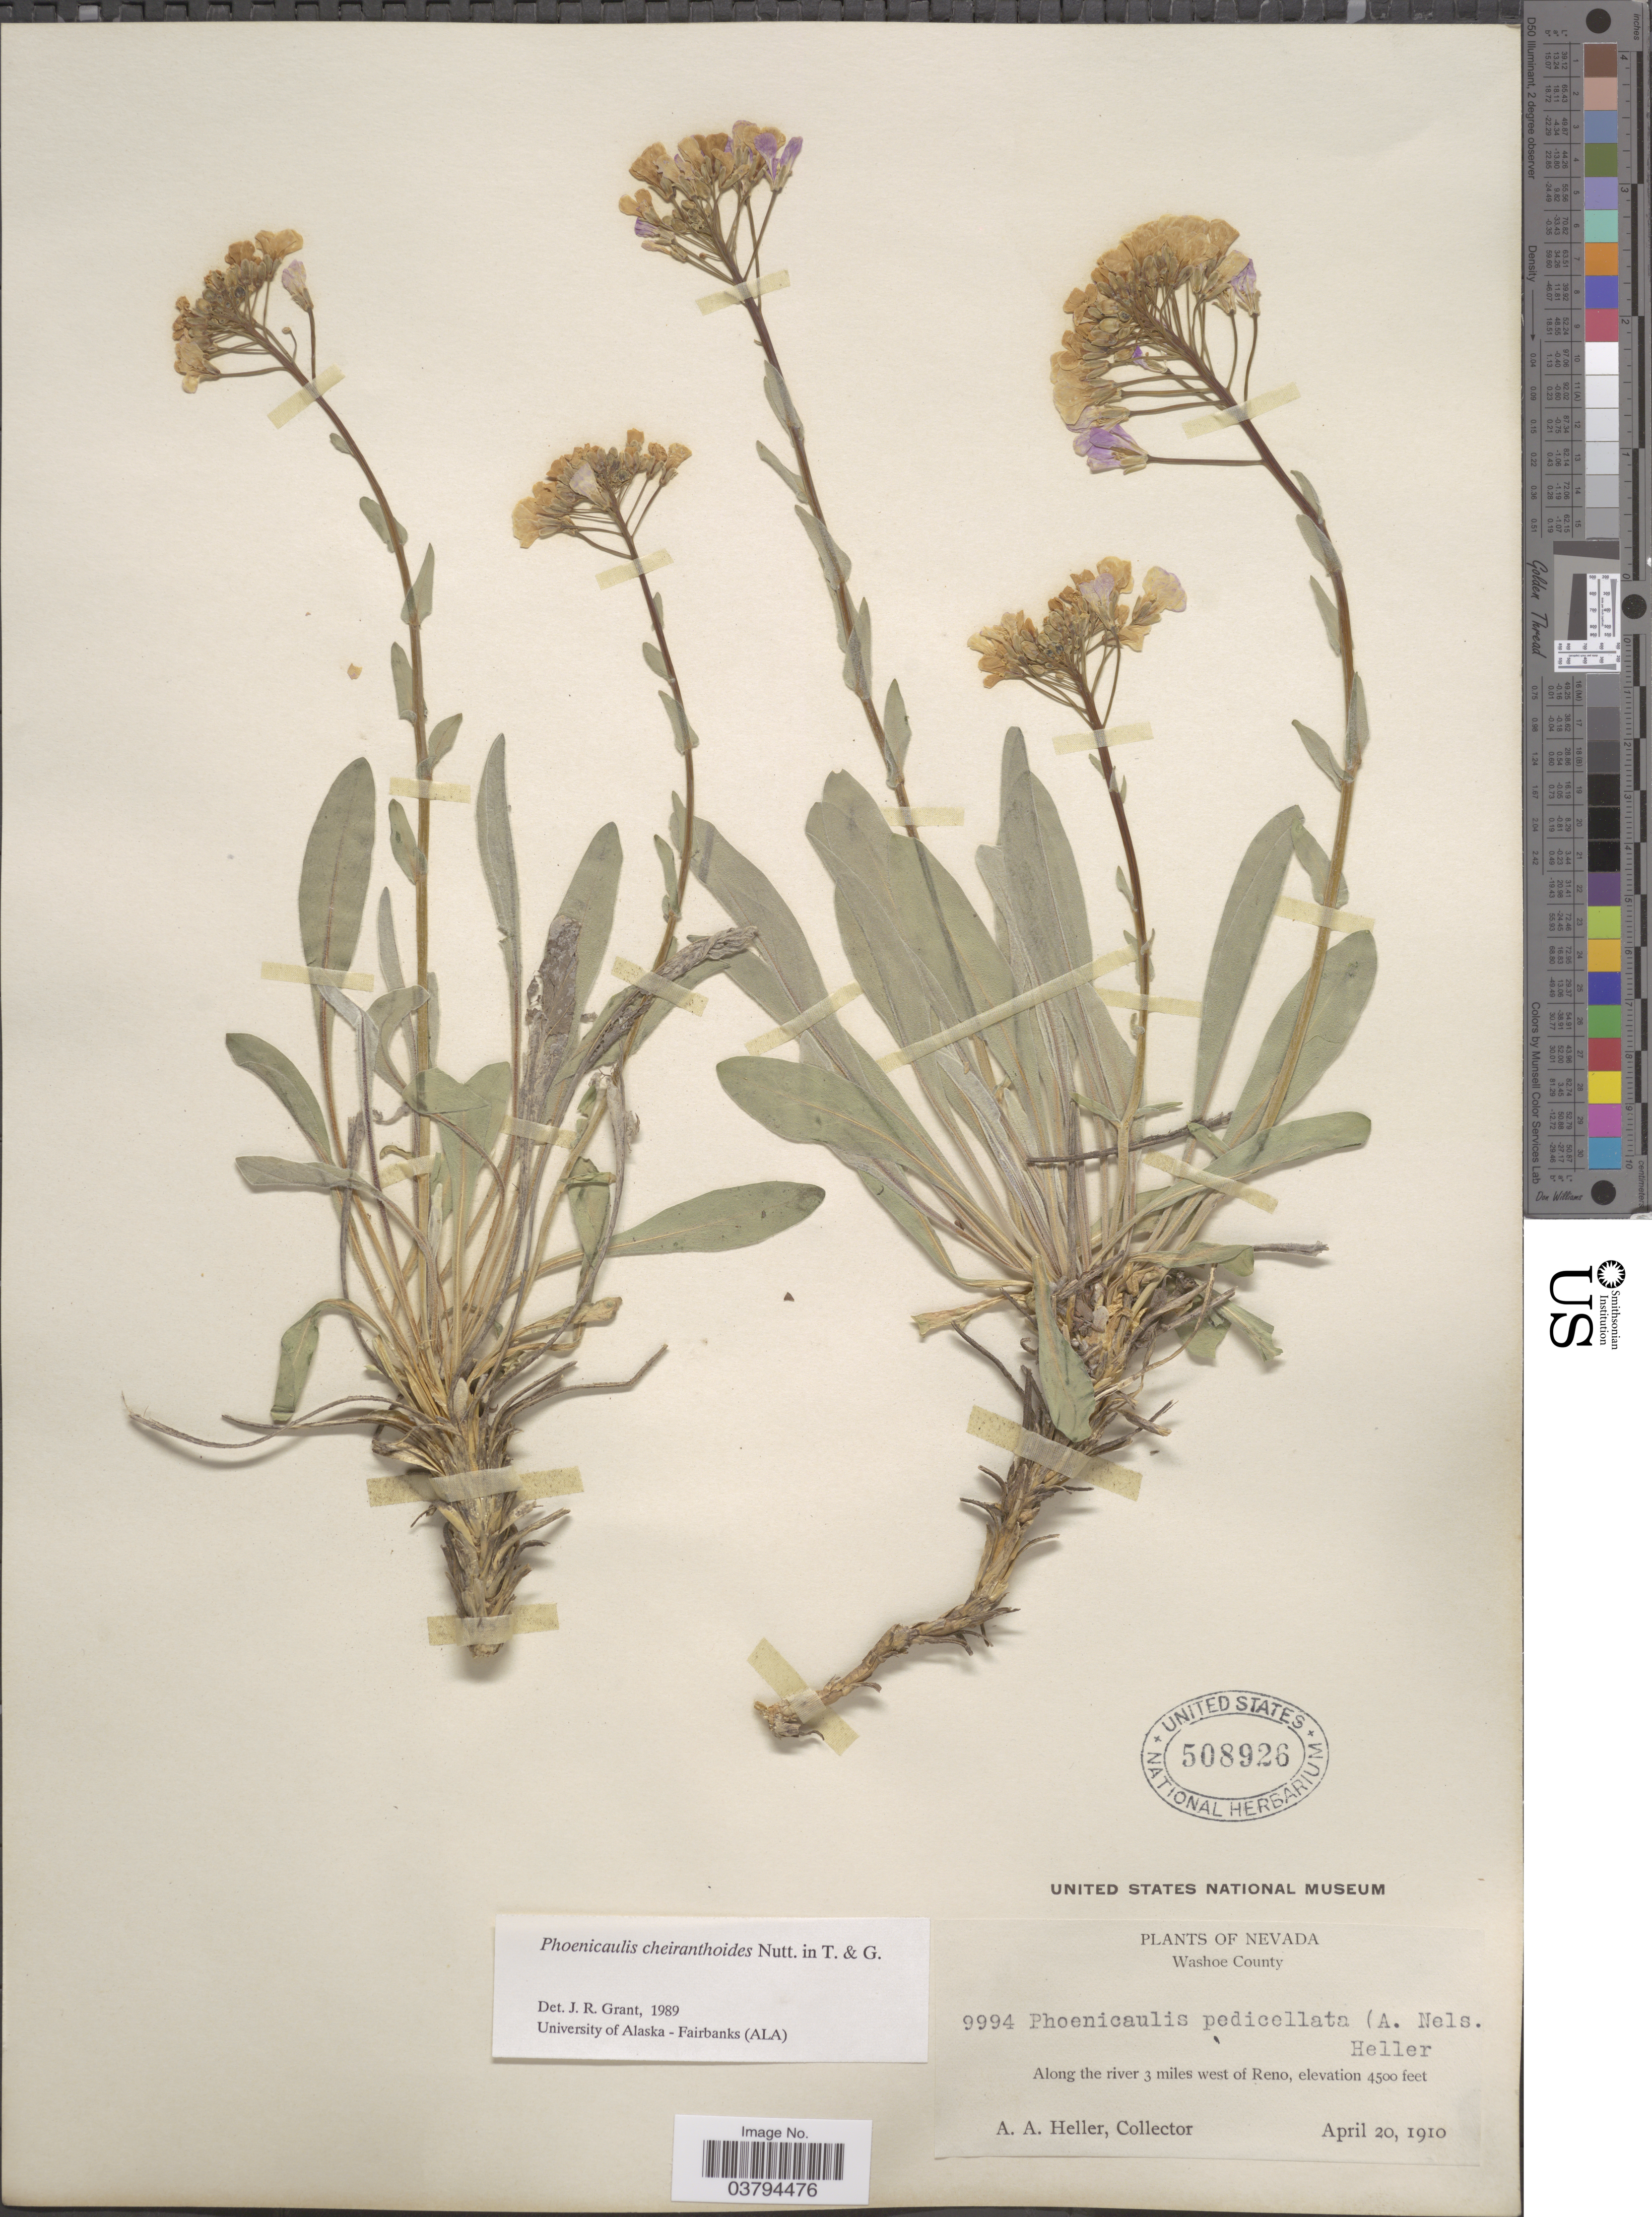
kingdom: Plantae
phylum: Tracheophyta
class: Magnoliopsida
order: Brassicales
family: Brassicaceae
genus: Phoenicaulis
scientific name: Phoenicaulis cheiranthoides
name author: Nutt.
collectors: A. A. Heller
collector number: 9994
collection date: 1910-04-20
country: United States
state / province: Nevada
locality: Washoe County. Along the river 3 miles of Reno.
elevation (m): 1372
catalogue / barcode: US 508926